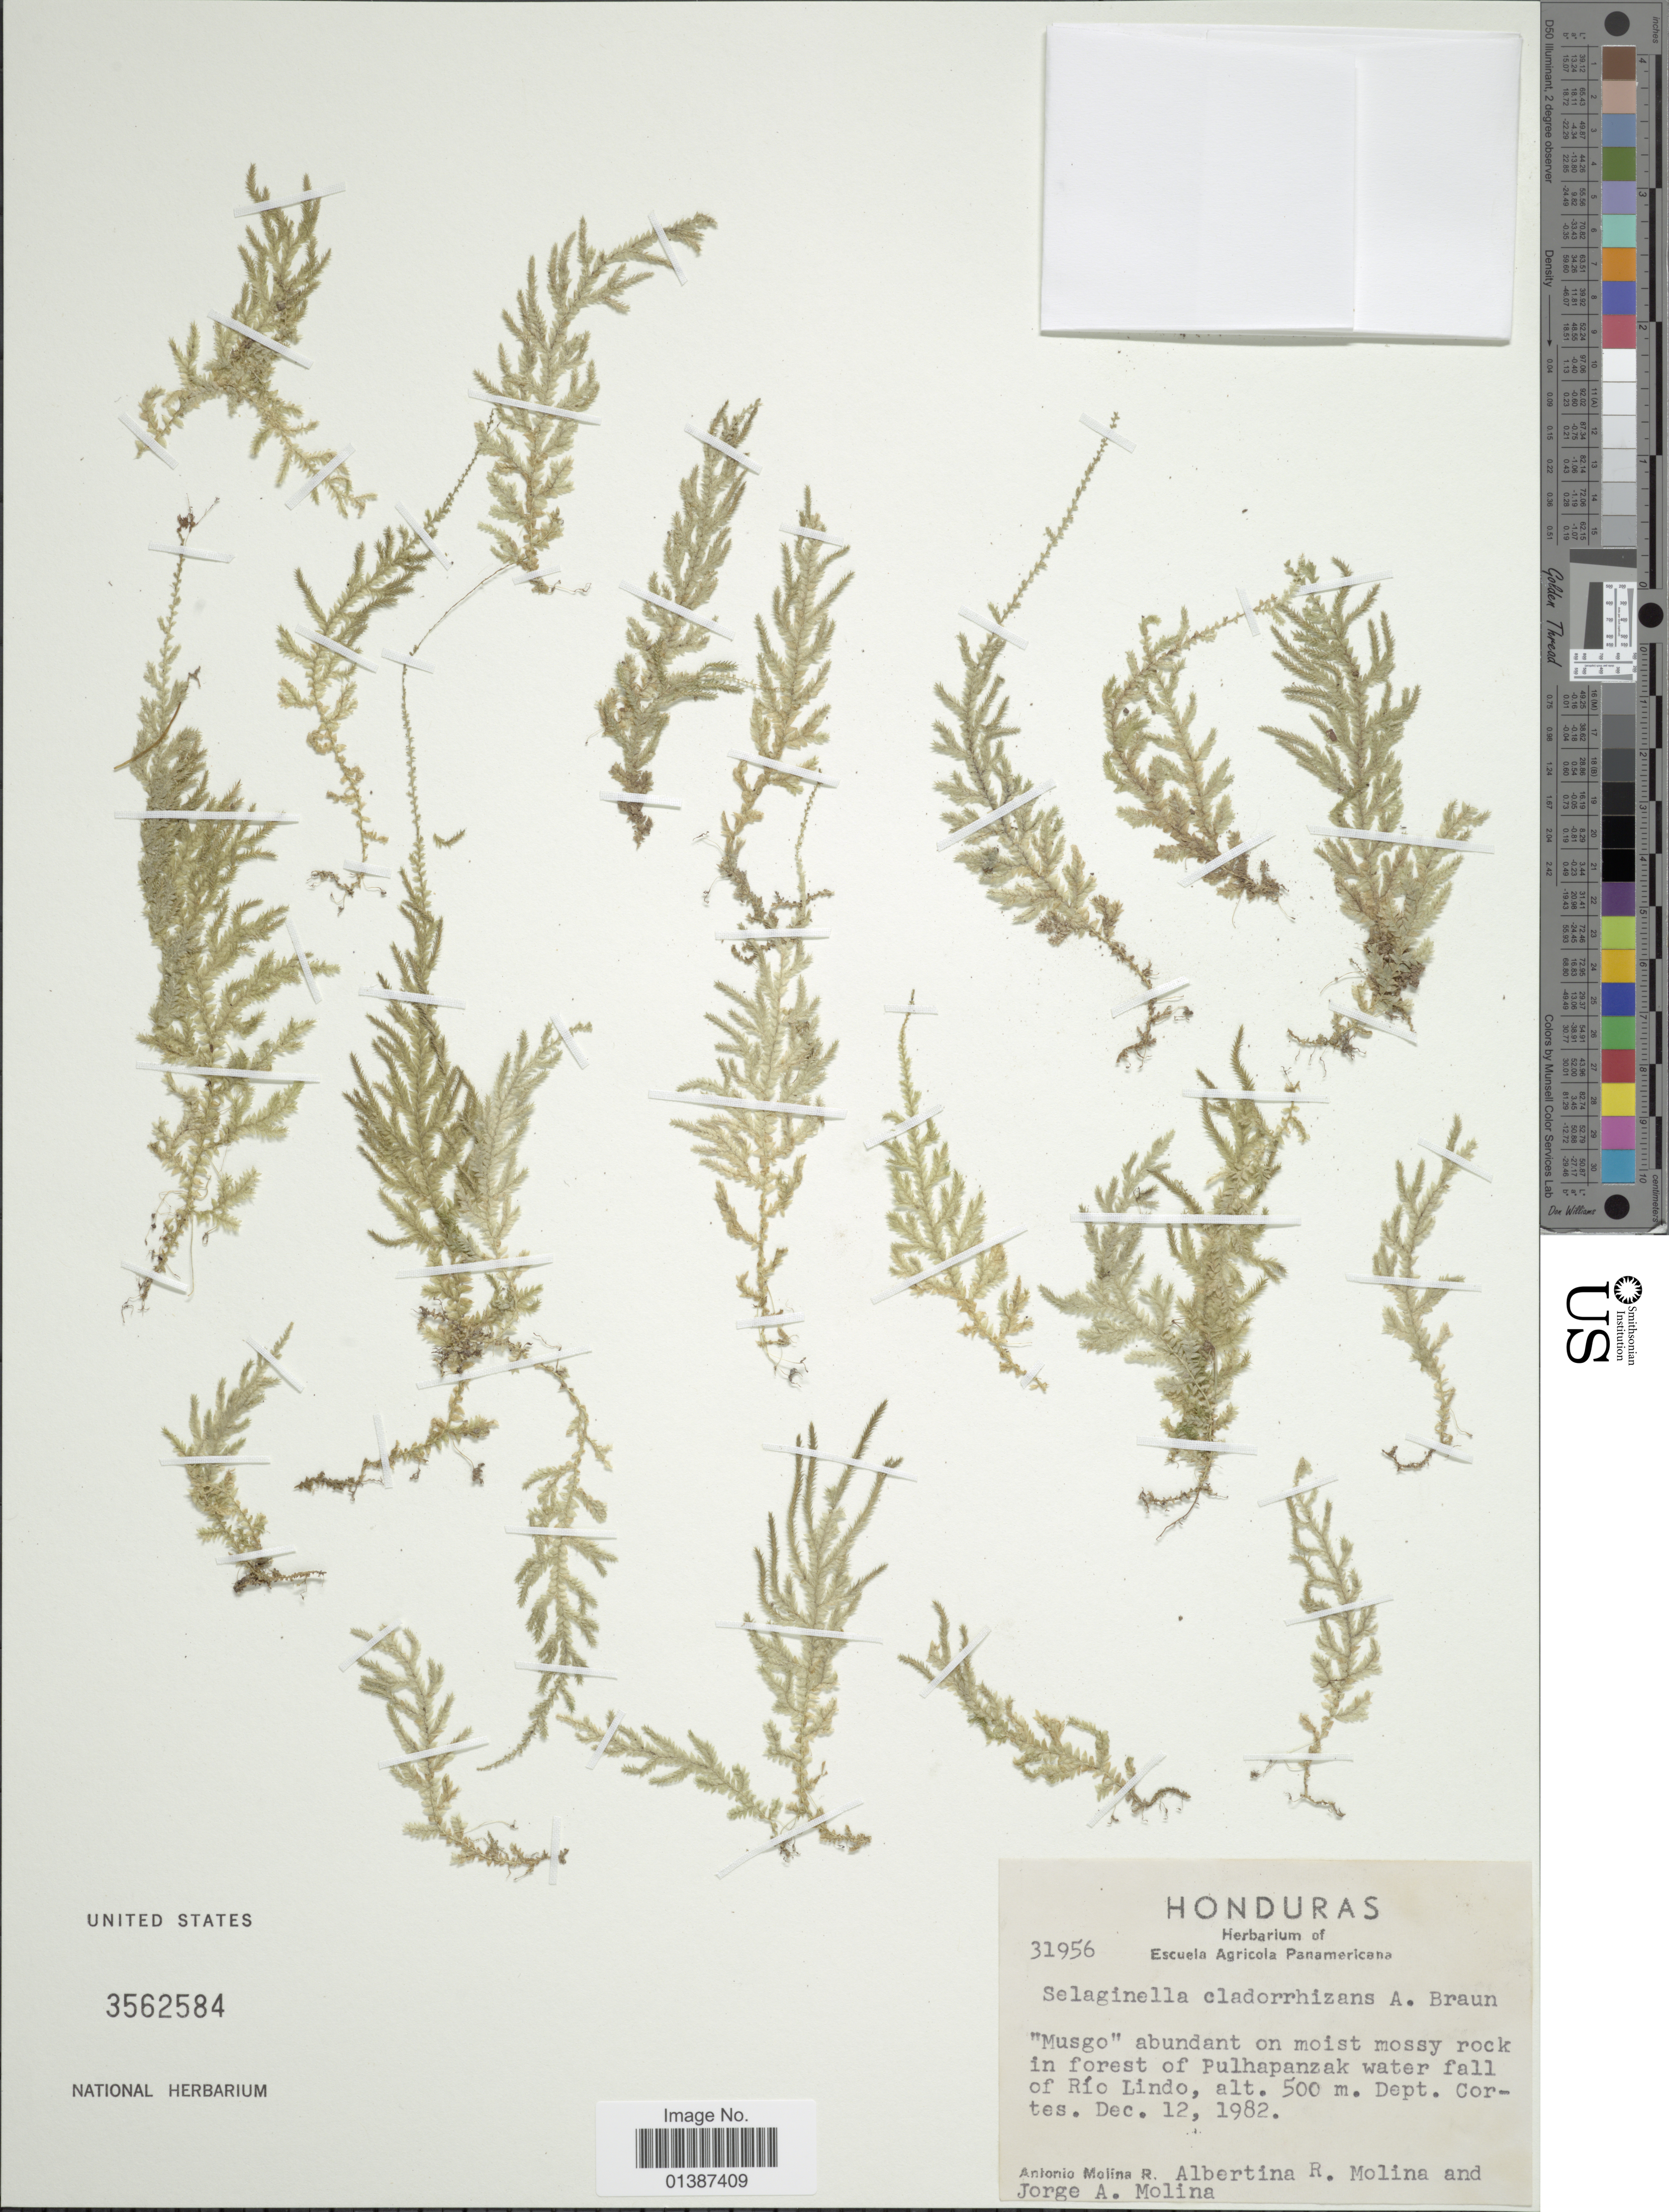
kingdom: Plantae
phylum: Tracheophyta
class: Lycopodiopsida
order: Selaginellales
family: Selaginellaceae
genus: Selaginella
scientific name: Selaginella cladorrhizans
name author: A. Br.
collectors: A. Molina R., A. R. Molina & J. A. Molina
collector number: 31956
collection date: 1982-12-12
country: Honduras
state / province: Cortés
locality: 'musgo' abundant on moist mossy rock in forest of Pulhapanzak waterfall of Río Lindo, Dept. Cortes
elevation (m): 500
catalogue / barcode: US 3562584